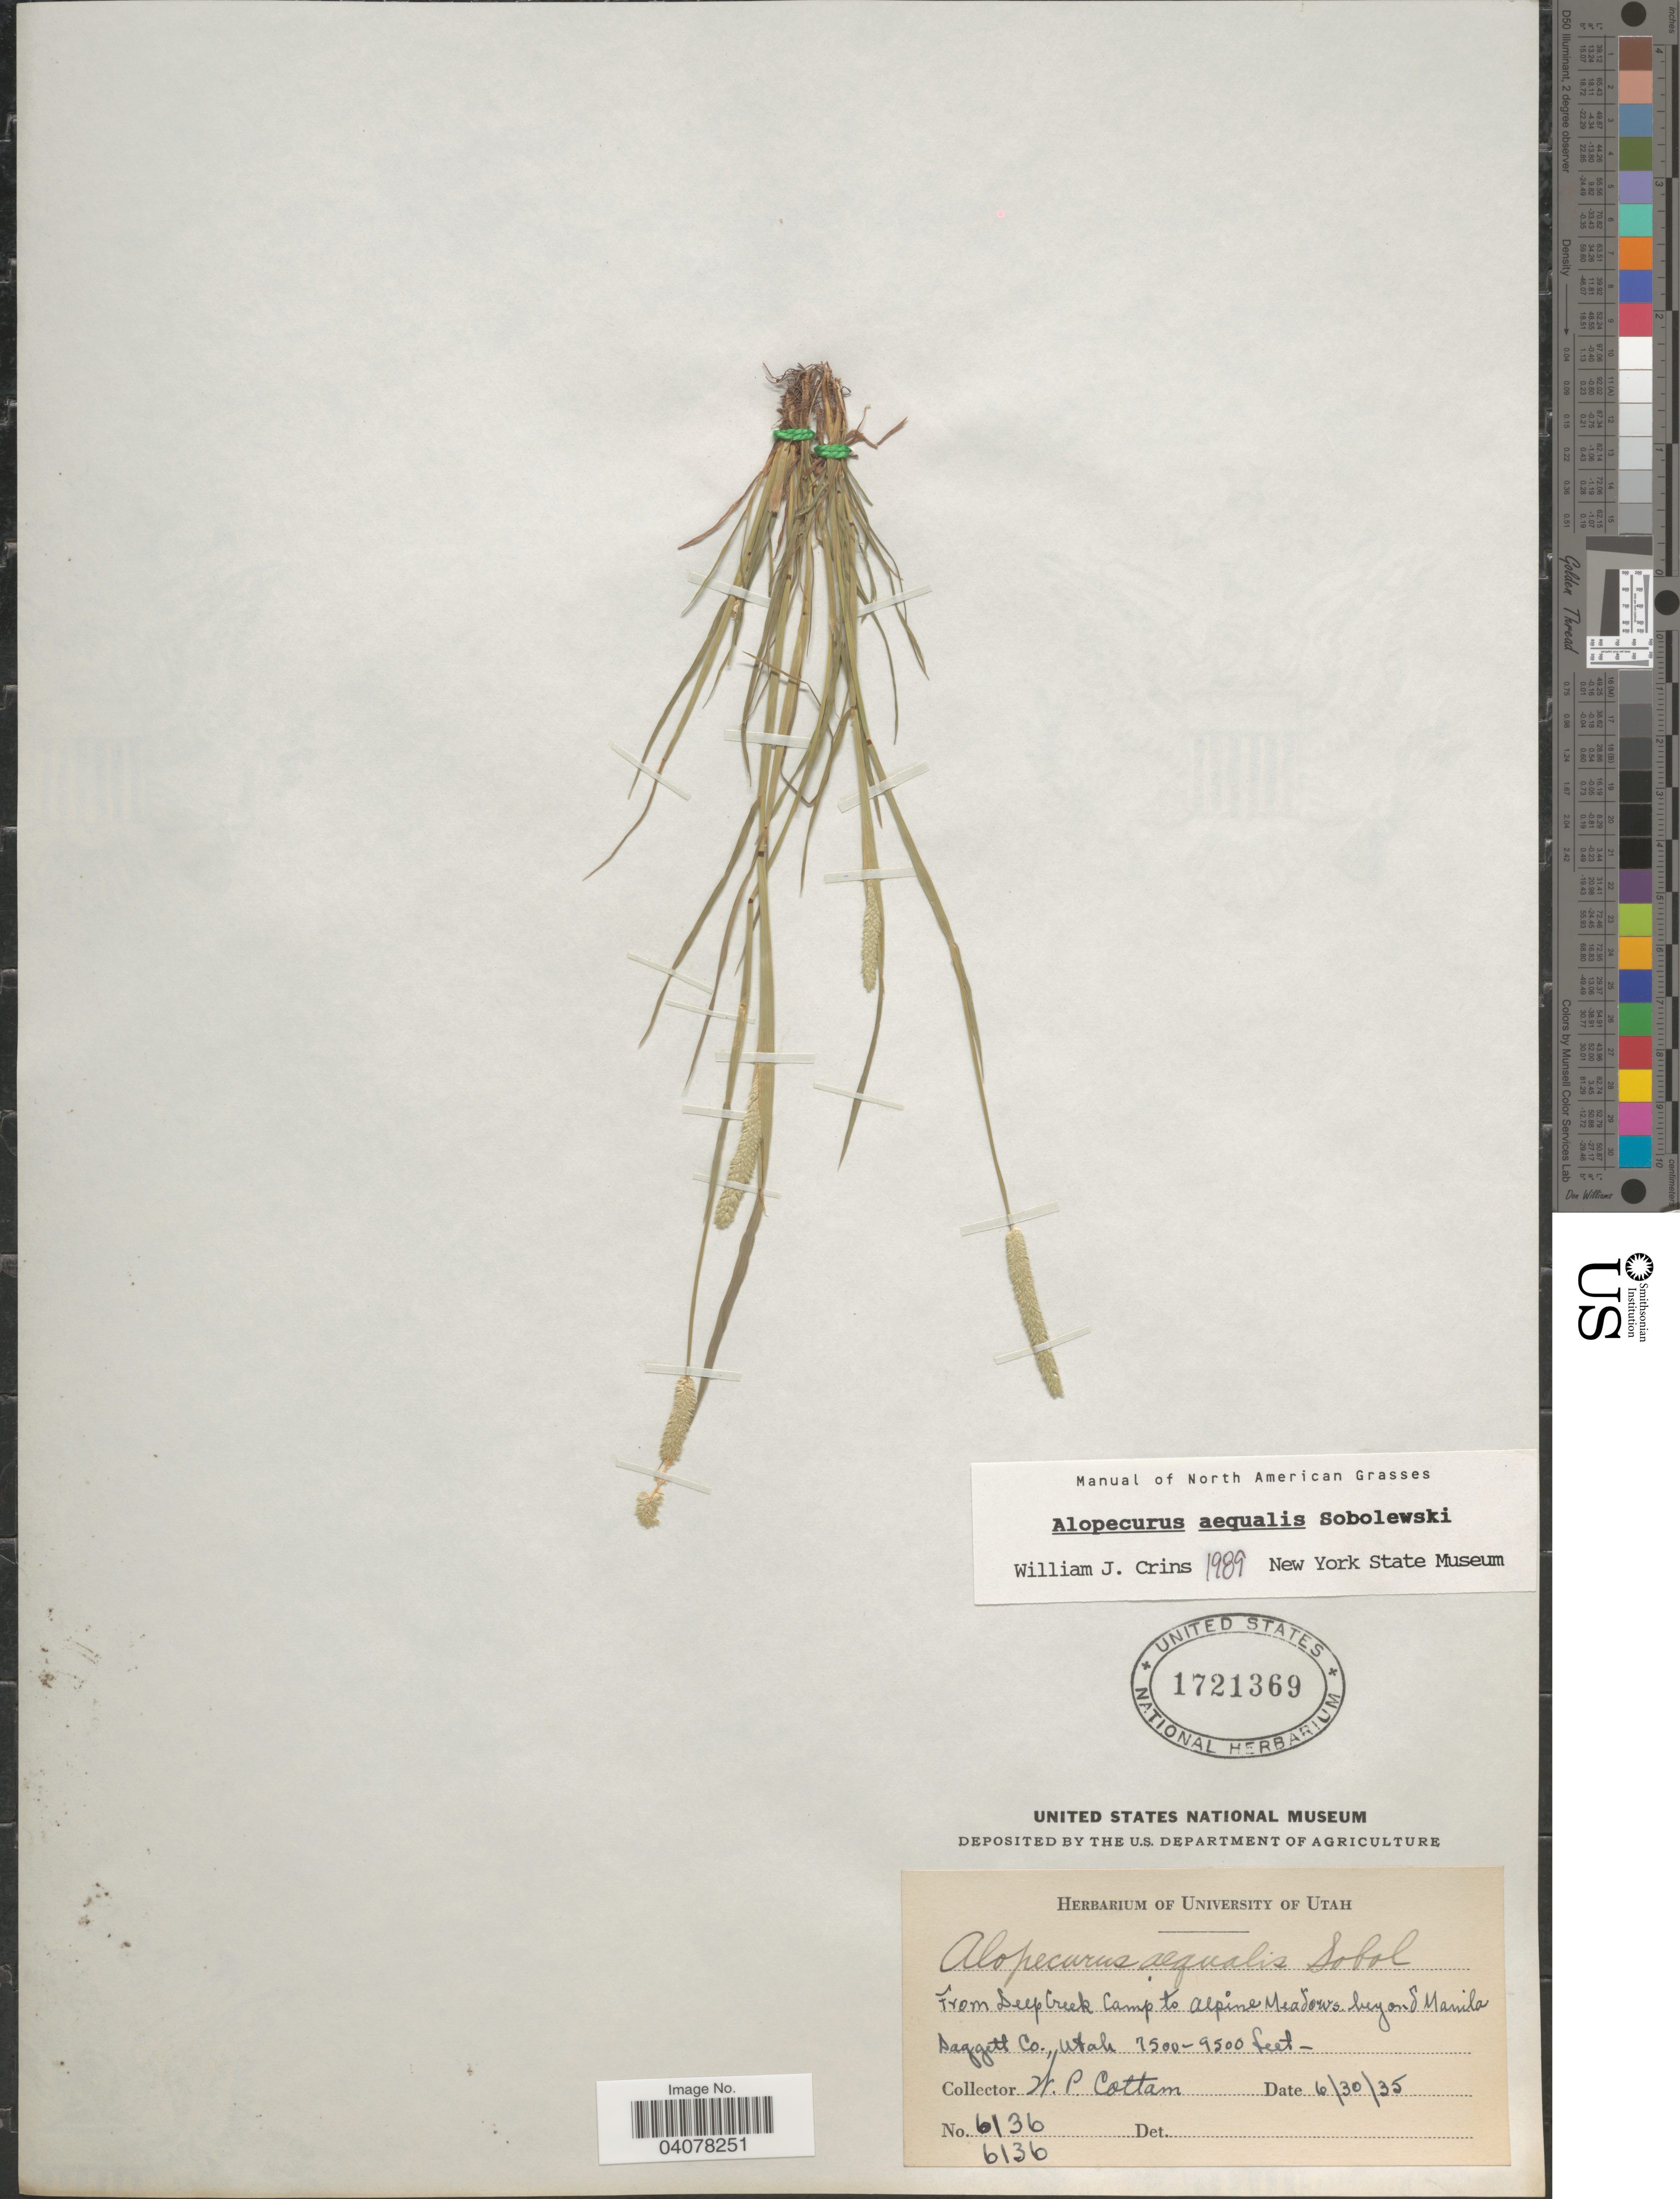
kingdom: Plantae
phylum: Tracheophyta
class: Liliopsida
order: Poales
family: Poaceae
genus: Alopecurus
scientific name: Alopecurus aequalis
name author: Sobol.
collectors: W. Cottam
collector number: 6136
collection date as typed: Transcribed d/m/y: 30/6/35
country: United States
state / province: Utah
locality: From Deep Creek Camp to Alpine Meadows beyond Manila Daggett Co.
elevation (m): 2286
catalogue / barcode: US 1721369